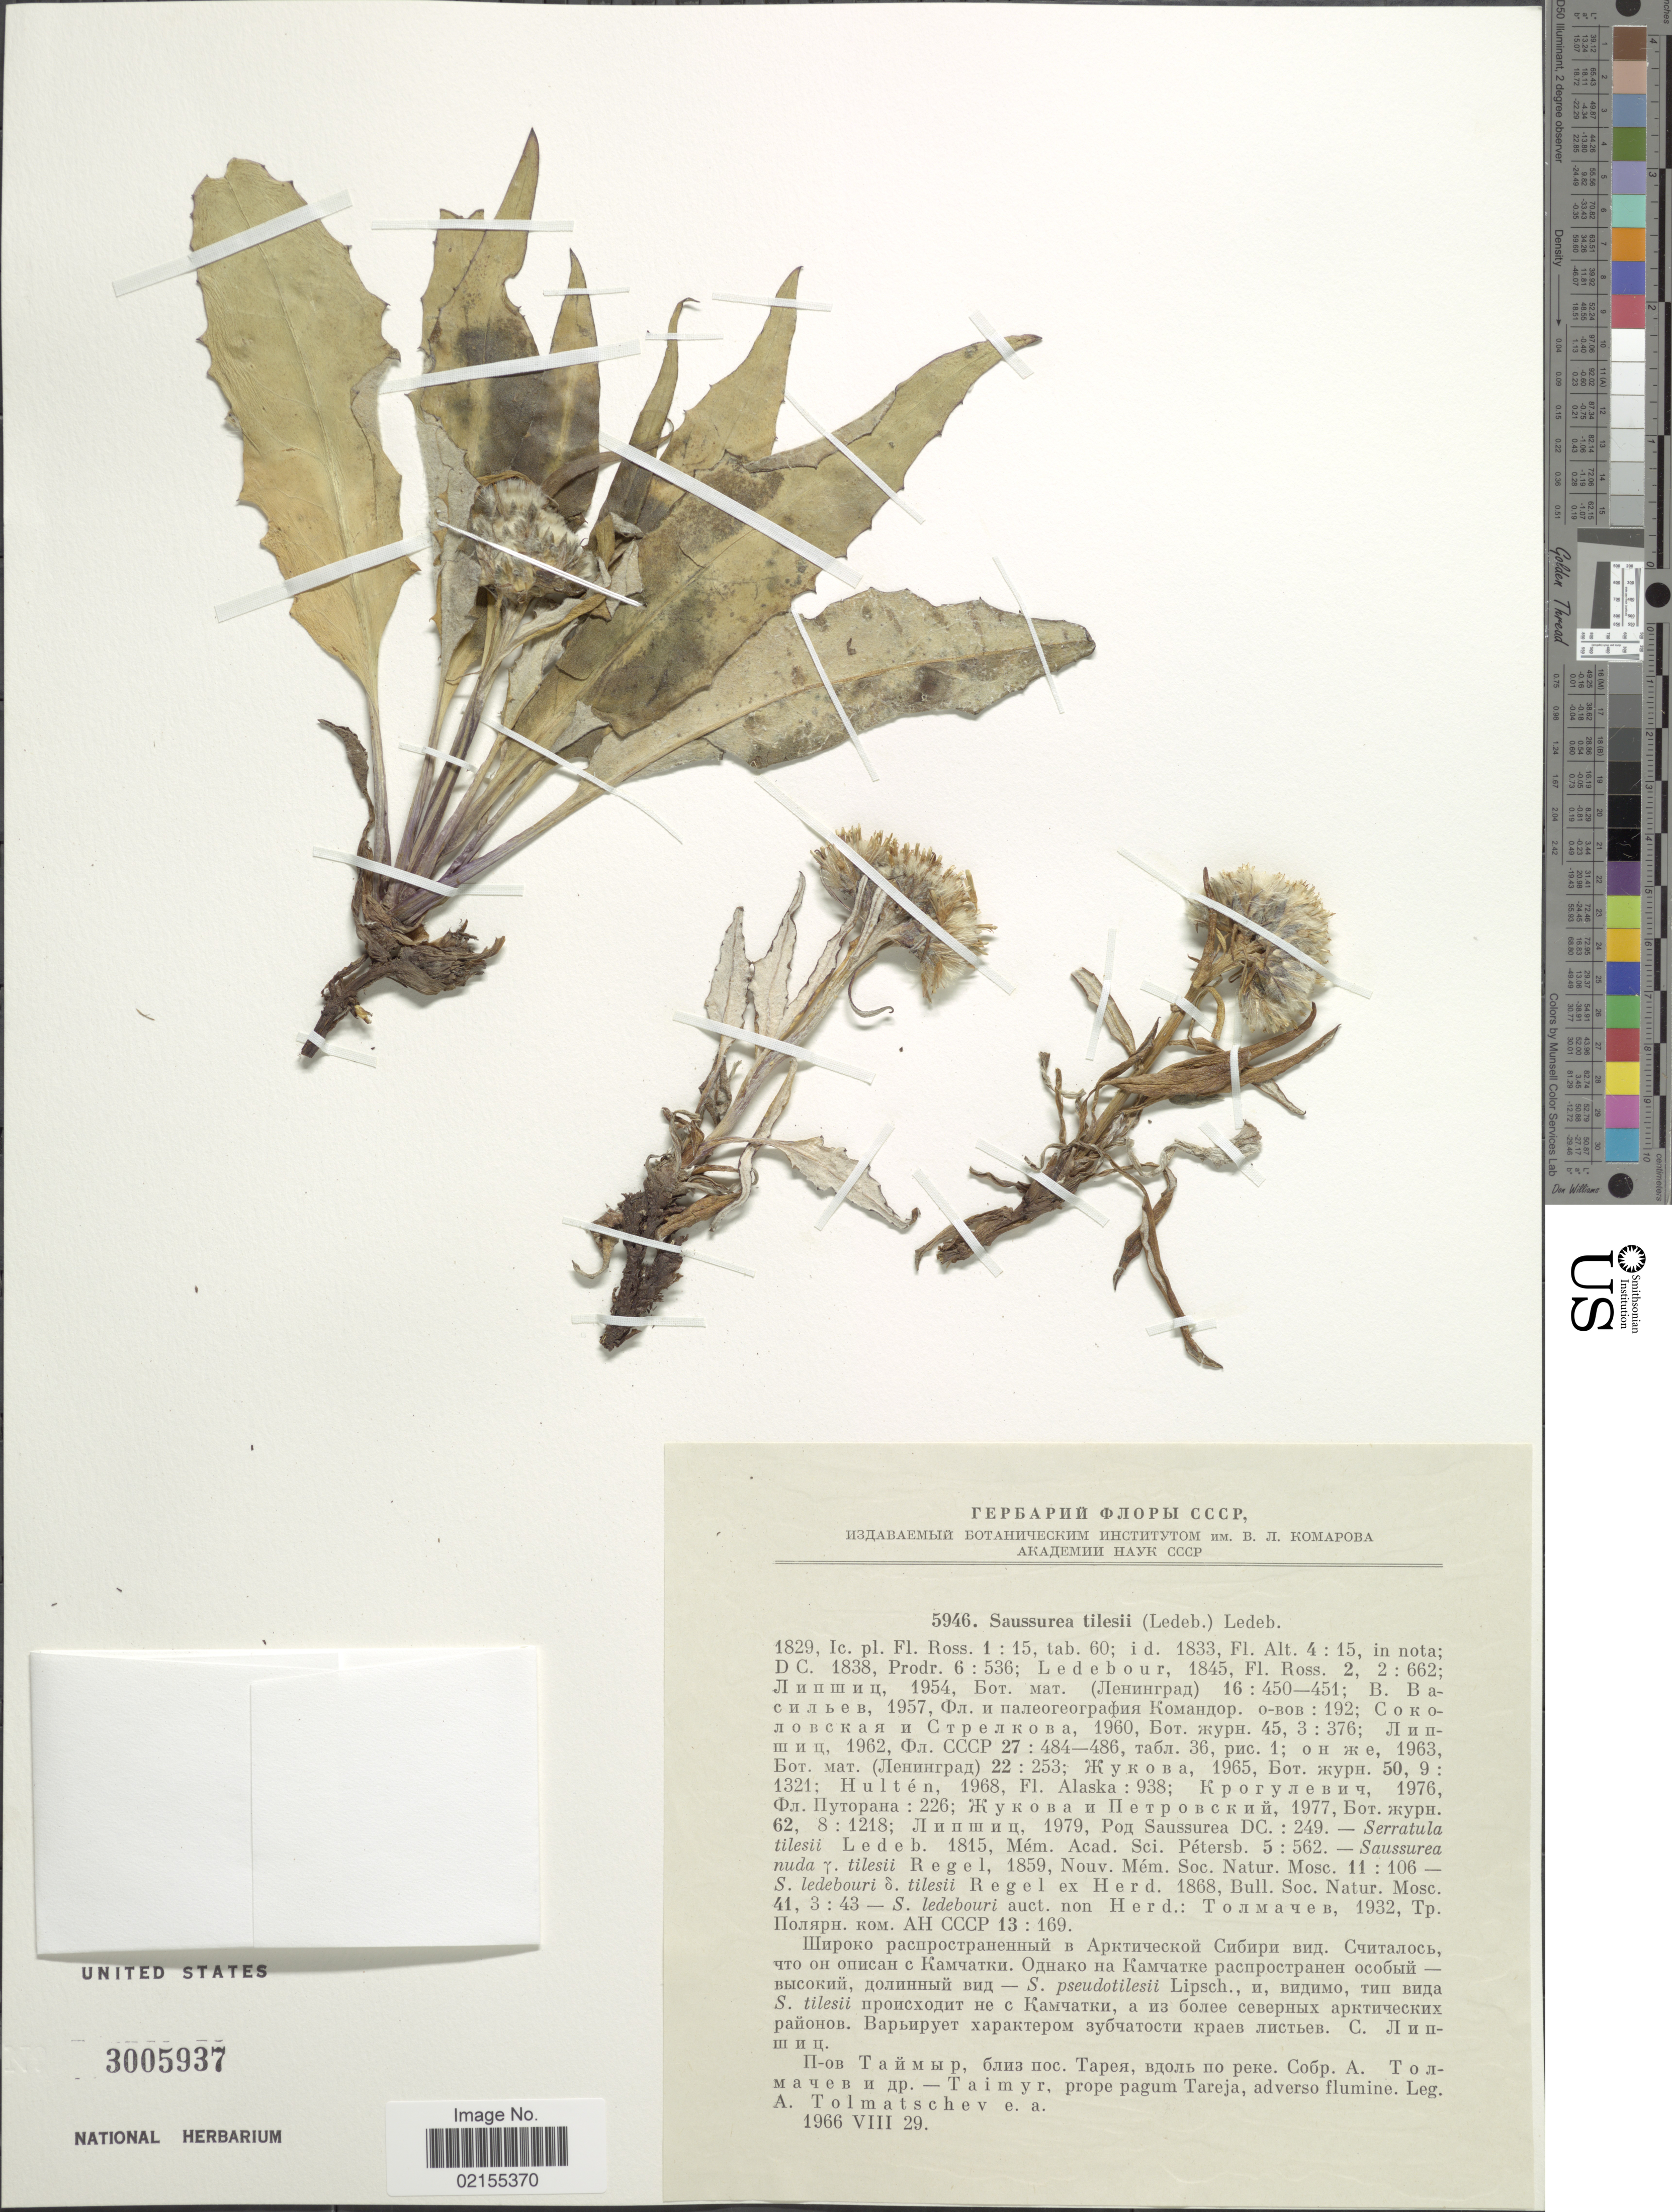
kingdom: Plantae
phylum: Tracheophyta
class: Magnoliopsida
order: Asterales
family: Asteraceae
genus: Saussurea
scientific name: Saussurea tilesii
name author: Ledeb.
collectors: A. Tolmatchev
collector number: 5946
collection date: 1966-08-29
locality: Prope pagum Tareja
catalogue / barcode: US 3005937